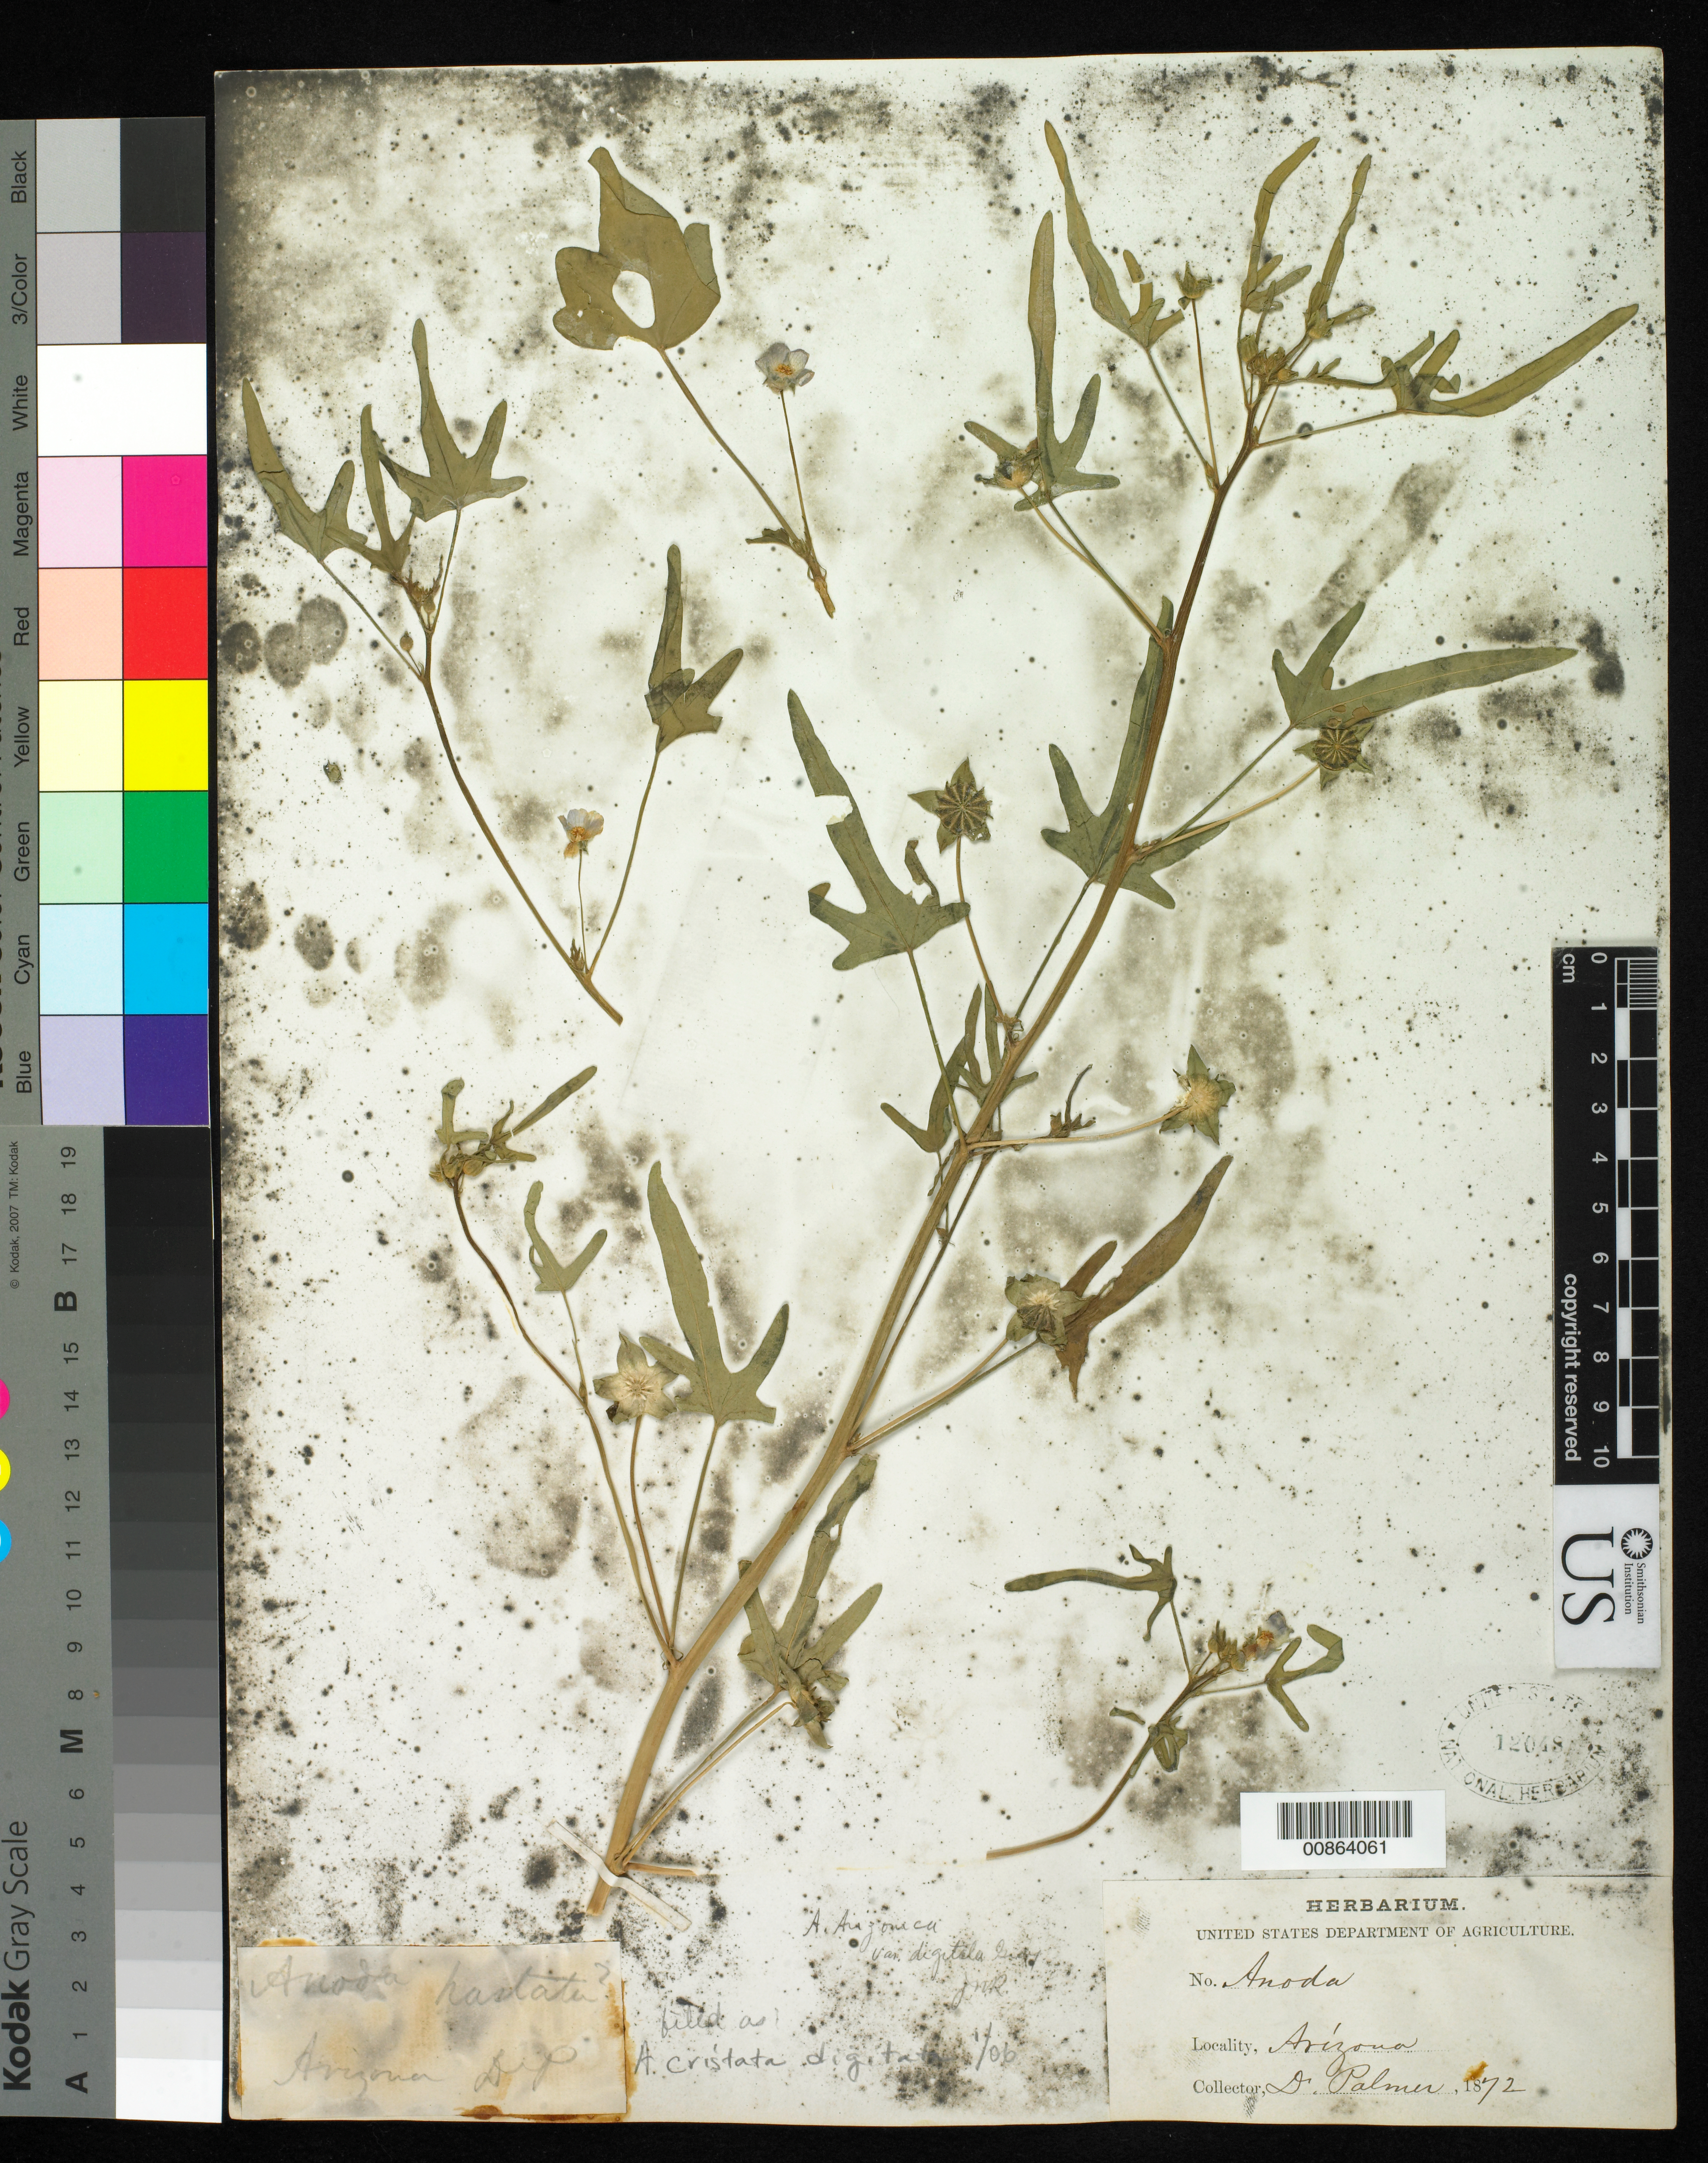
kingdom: Plantae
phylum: Tracheophyta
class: Magnoliopsida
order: Malvales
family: Malvaceae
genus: Anoda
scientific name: Anoda cristata var. digitata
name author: (A. Gray) Hochr.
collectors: E. Palmer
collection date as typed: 1872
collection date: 1872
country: United States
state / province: Arizona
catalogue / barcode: US 12048